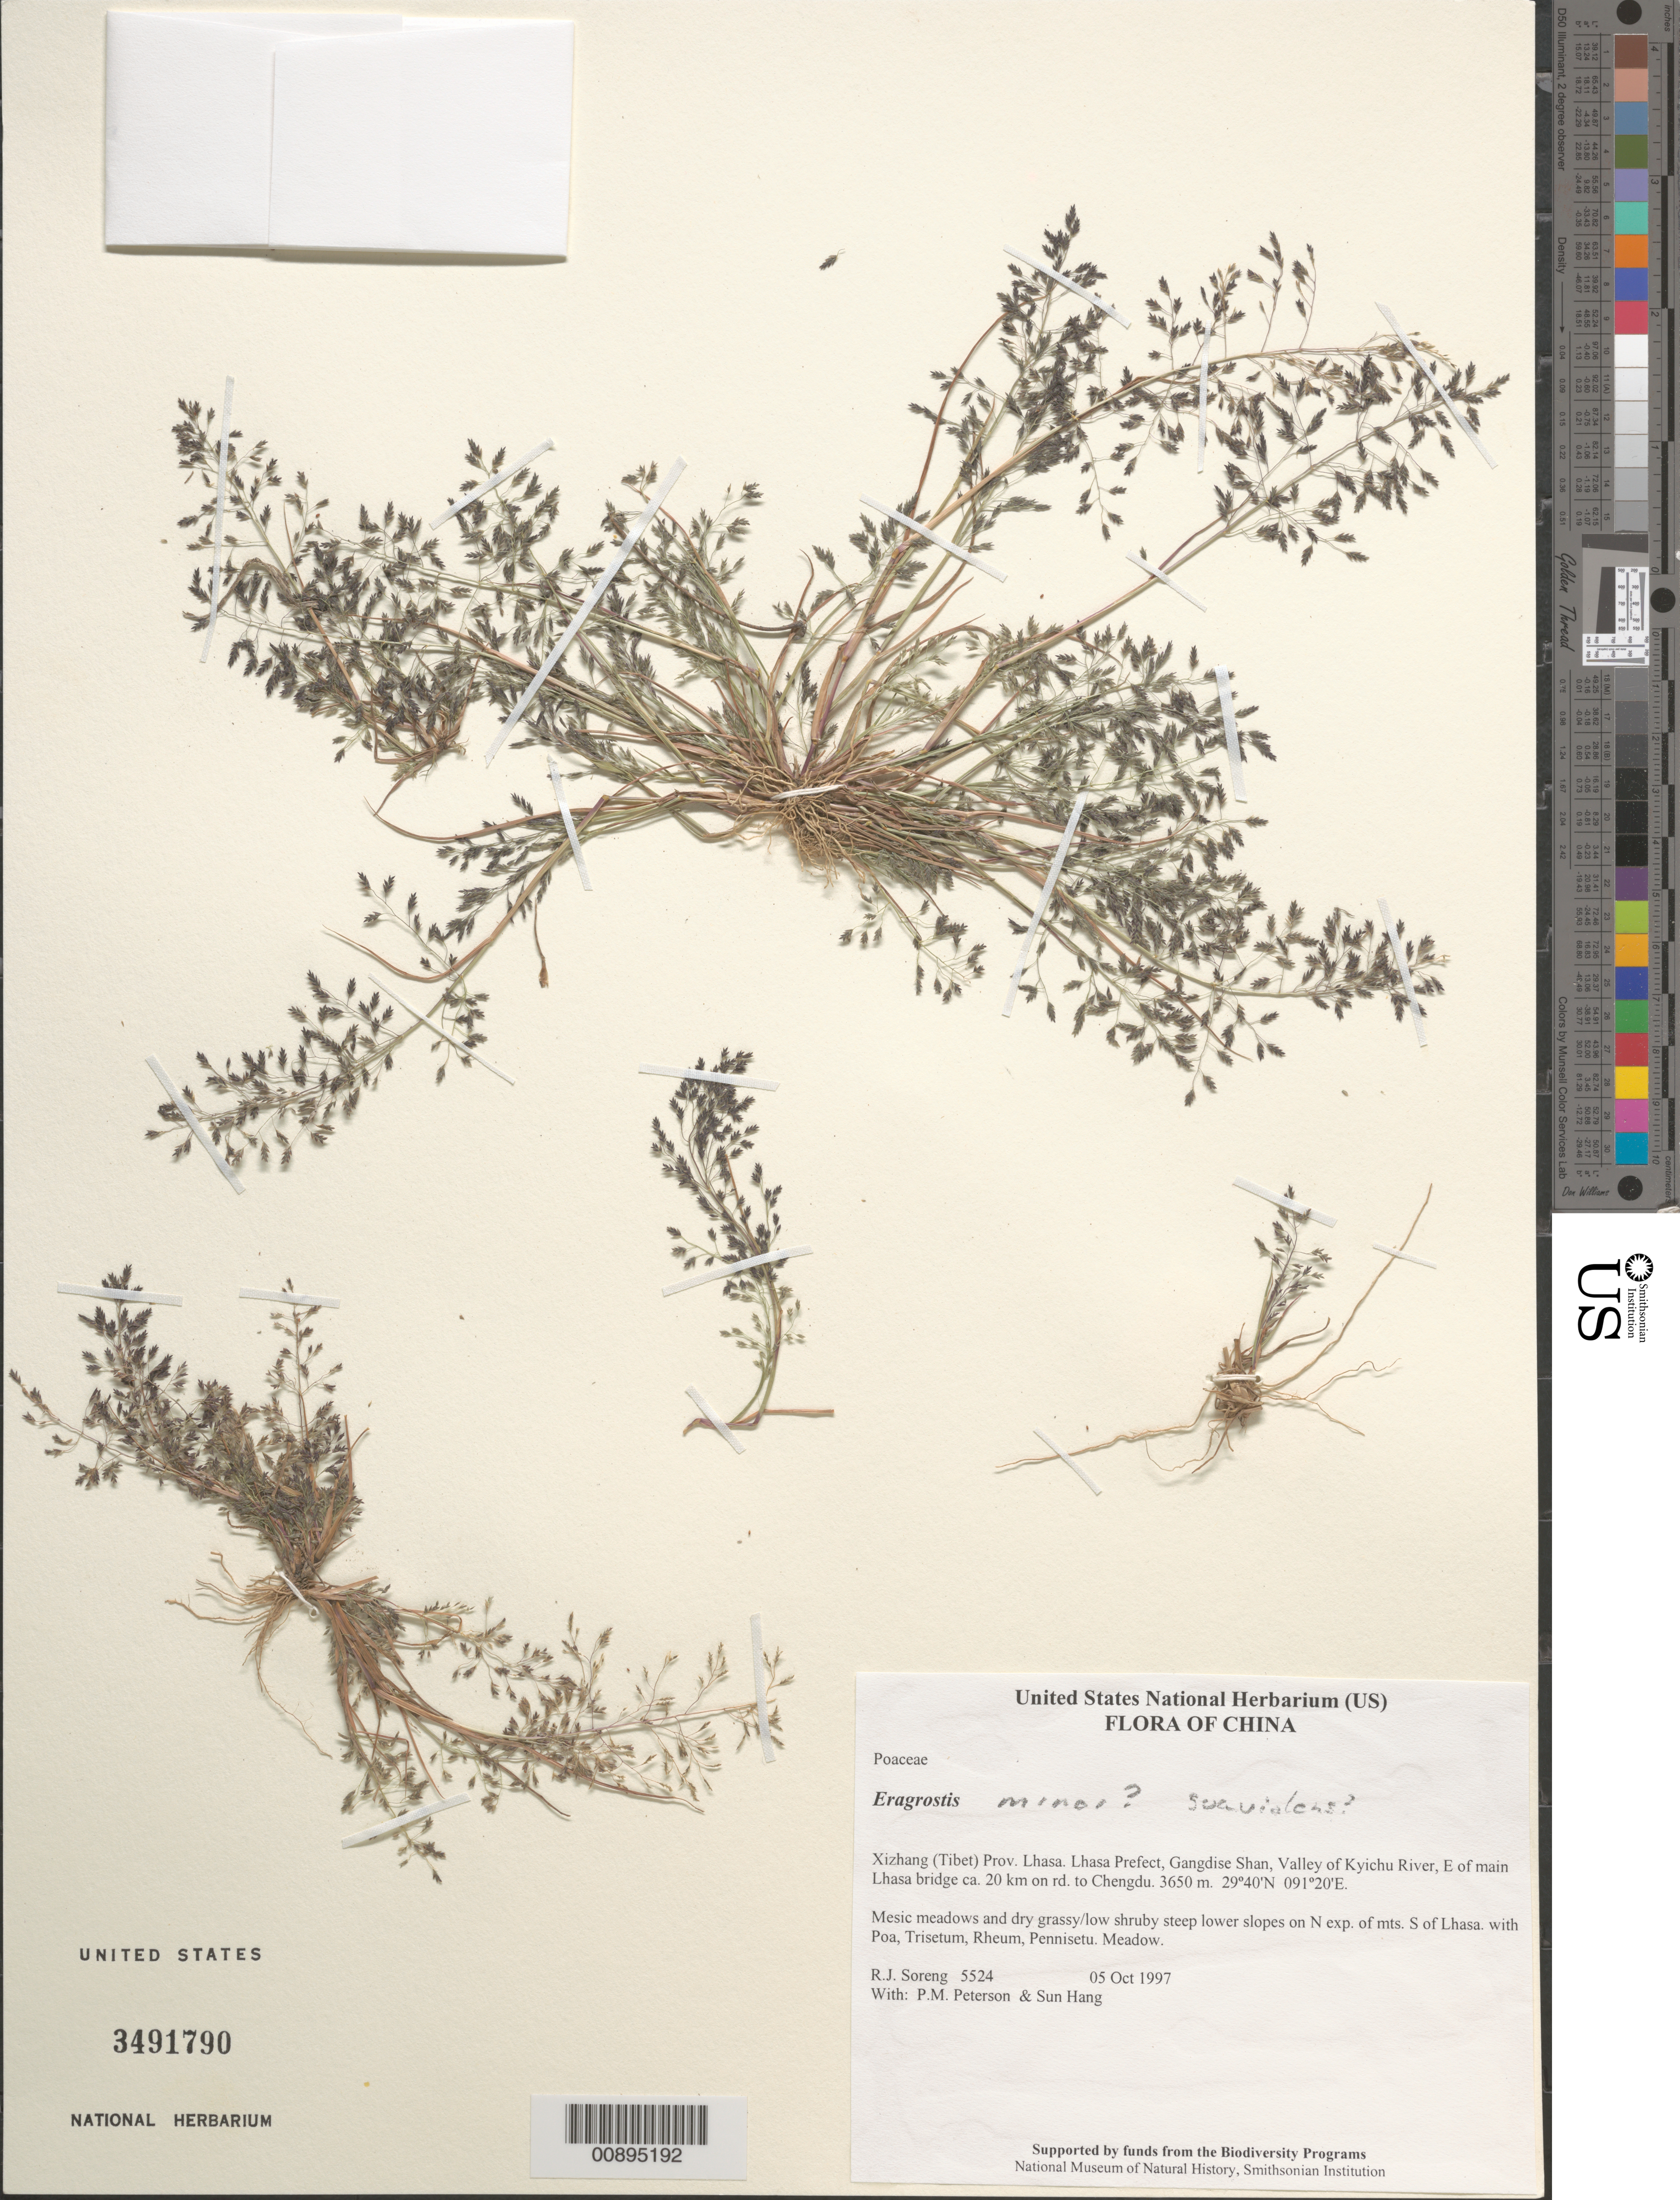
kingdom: Plantae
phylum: Tracheophyta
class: Liliopsida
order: Poales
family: Poaceae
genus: Eragrostis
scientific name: Eragrostis suaveolens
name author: A.K. Becker ex Claus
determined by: Soreng, Robert J., Research Associate (BOT), Smithsonian Institution - National Museum of Natural History (UNITED STATES)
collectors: R. J. Soreng, P. M. Peterson & Sun Hang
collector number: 5524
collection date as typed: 05 Oct 1997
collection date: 1997-10-05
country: China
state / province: Xizang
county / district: Lhasa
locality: Lhasa Prefect, Gangdise Shan, Valley of Kyichu River, E of main Lhasa bridge ca. 20 km on rd. to Chengdu.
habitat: Mesic meadows and dry grassy/low shruby steep lower slopes on N exp. of mts. S of Lhasa. with Poa, Trisetum, Rheum, Pennisetu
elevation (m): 3650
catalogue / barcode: US 3491790